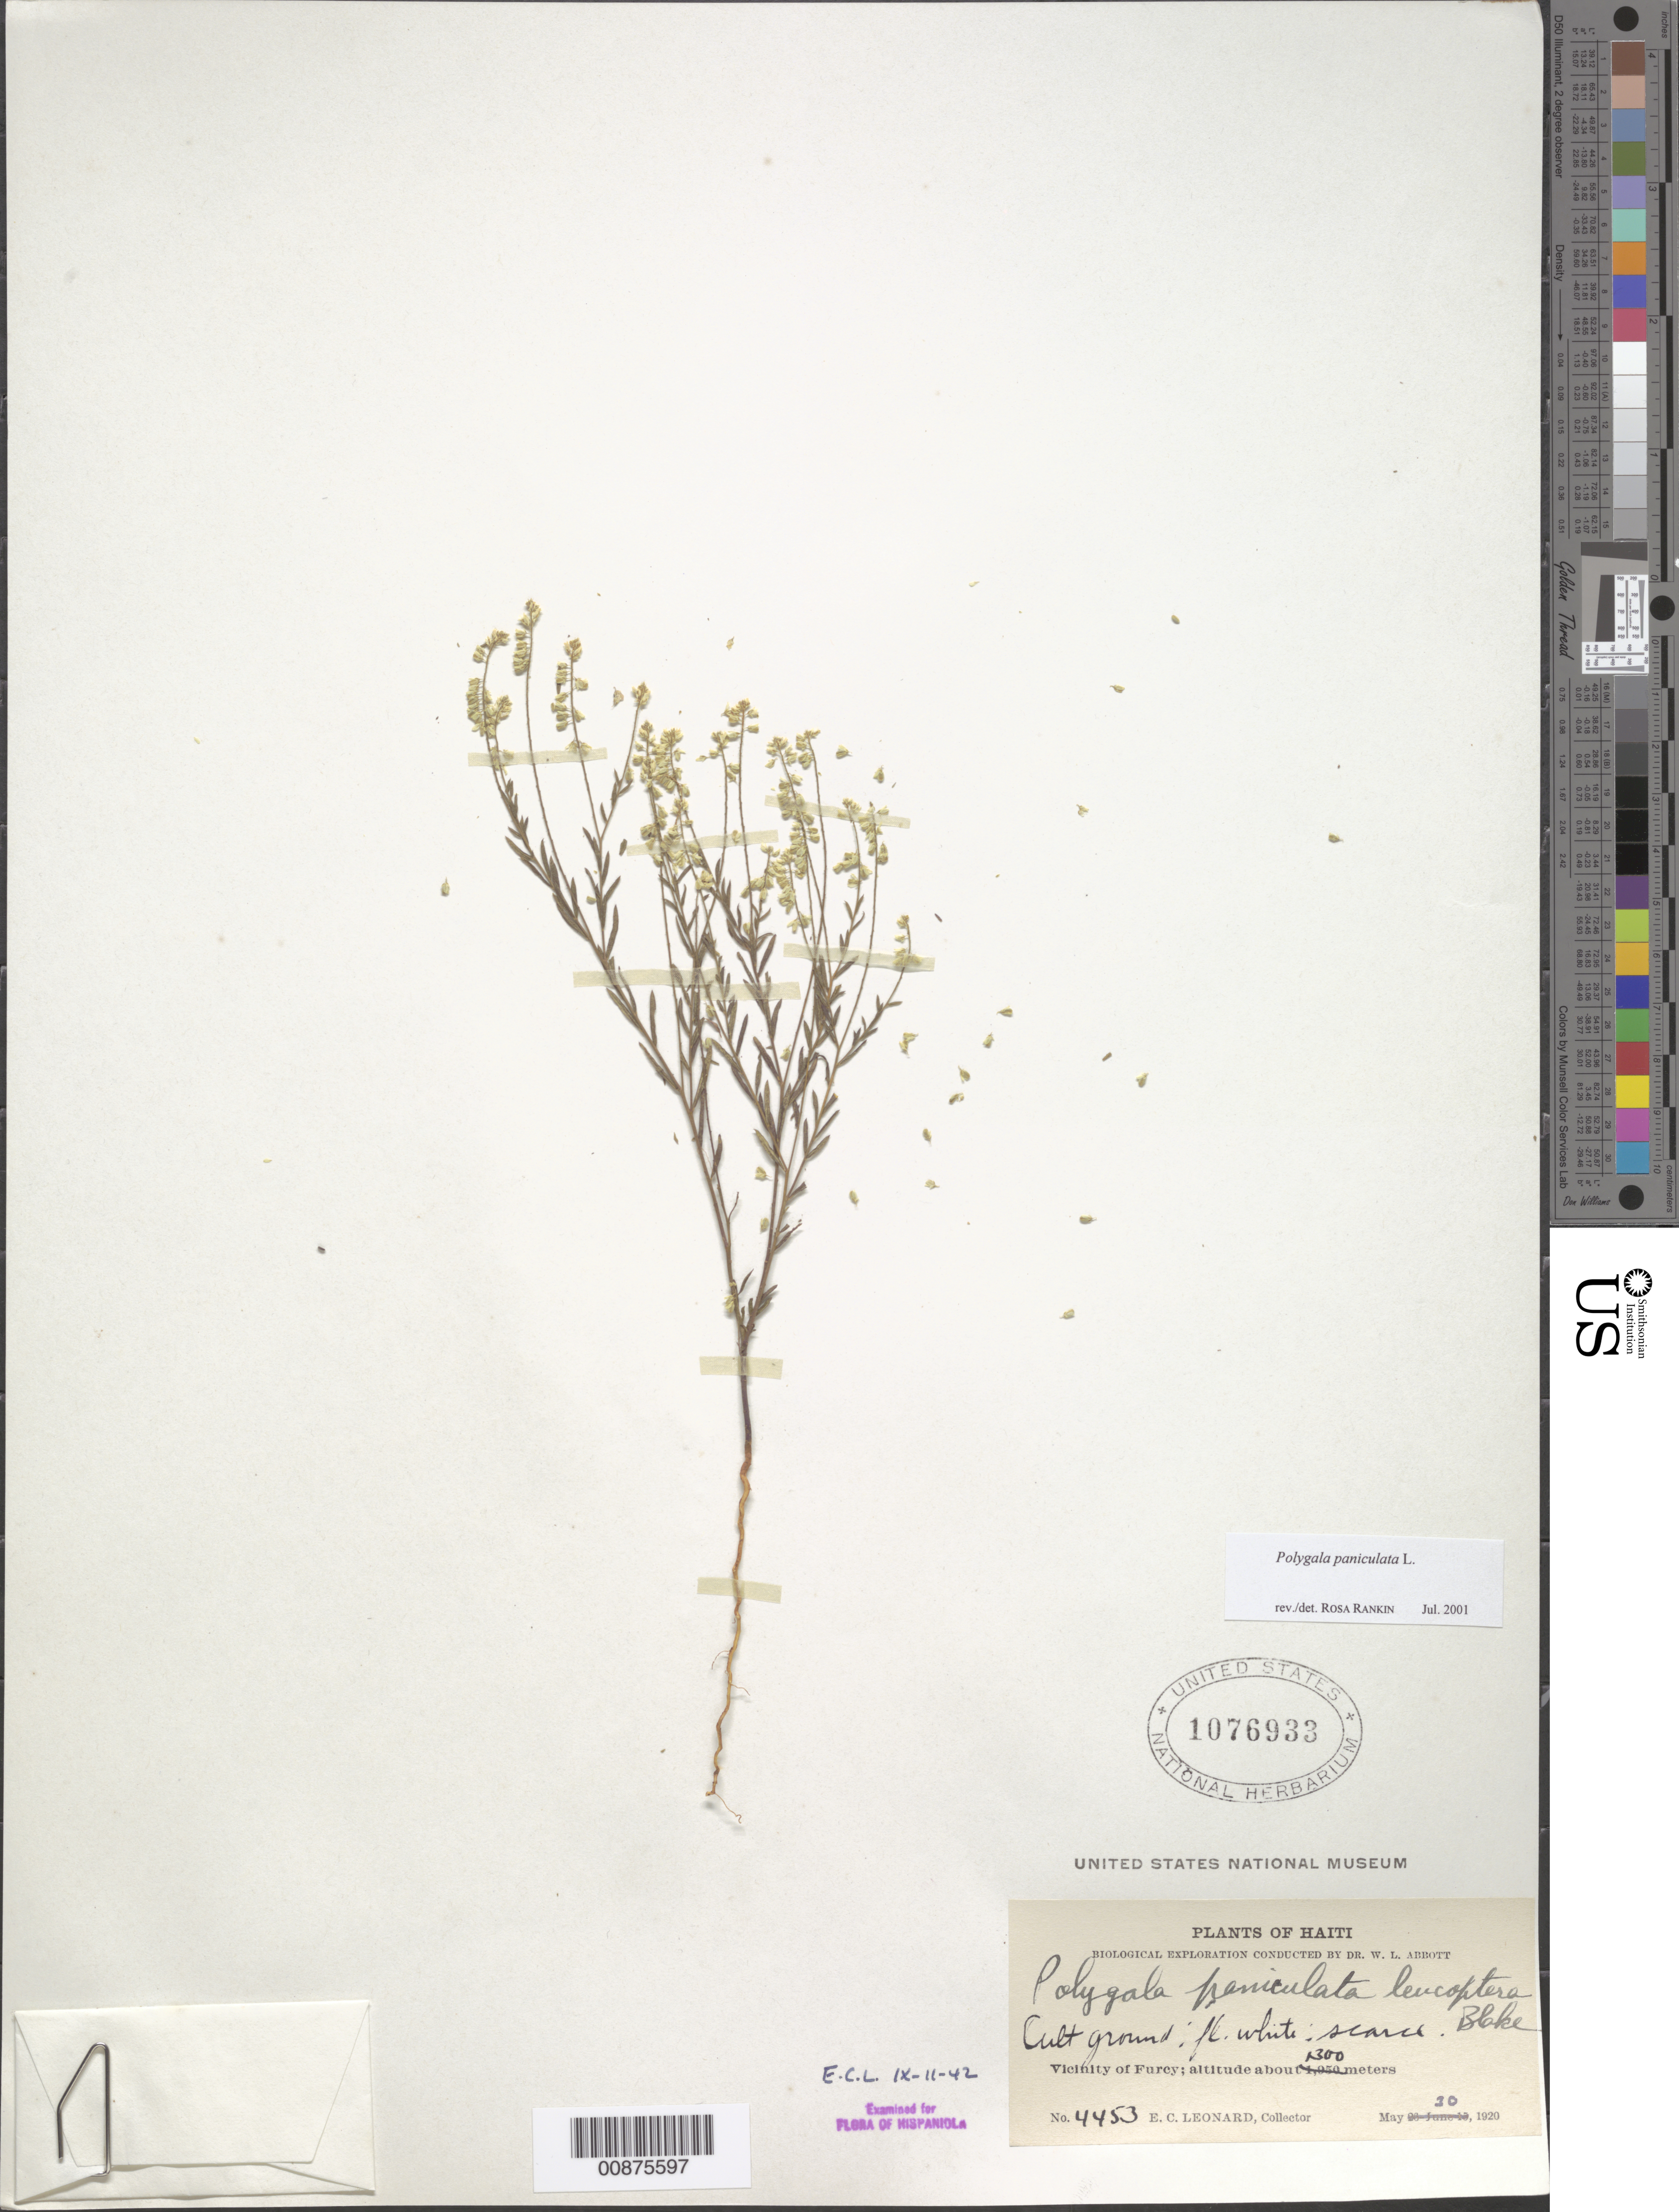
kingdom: Plantae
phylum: Tracheophyta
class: Magnoliopsida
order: Fabales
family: Polygalaceae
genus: Polygala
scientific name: Polygala paniculata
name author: L.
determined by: Rankin Rodriguez, Rosa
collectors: E. C. Leonard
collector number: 4453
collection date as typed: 30 May 1920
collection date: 1920-05-30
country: Haiti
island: Hispaniola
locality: Vicinity of Furcy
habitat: Cultivated ground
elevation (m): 1300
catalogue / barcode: US 1076933